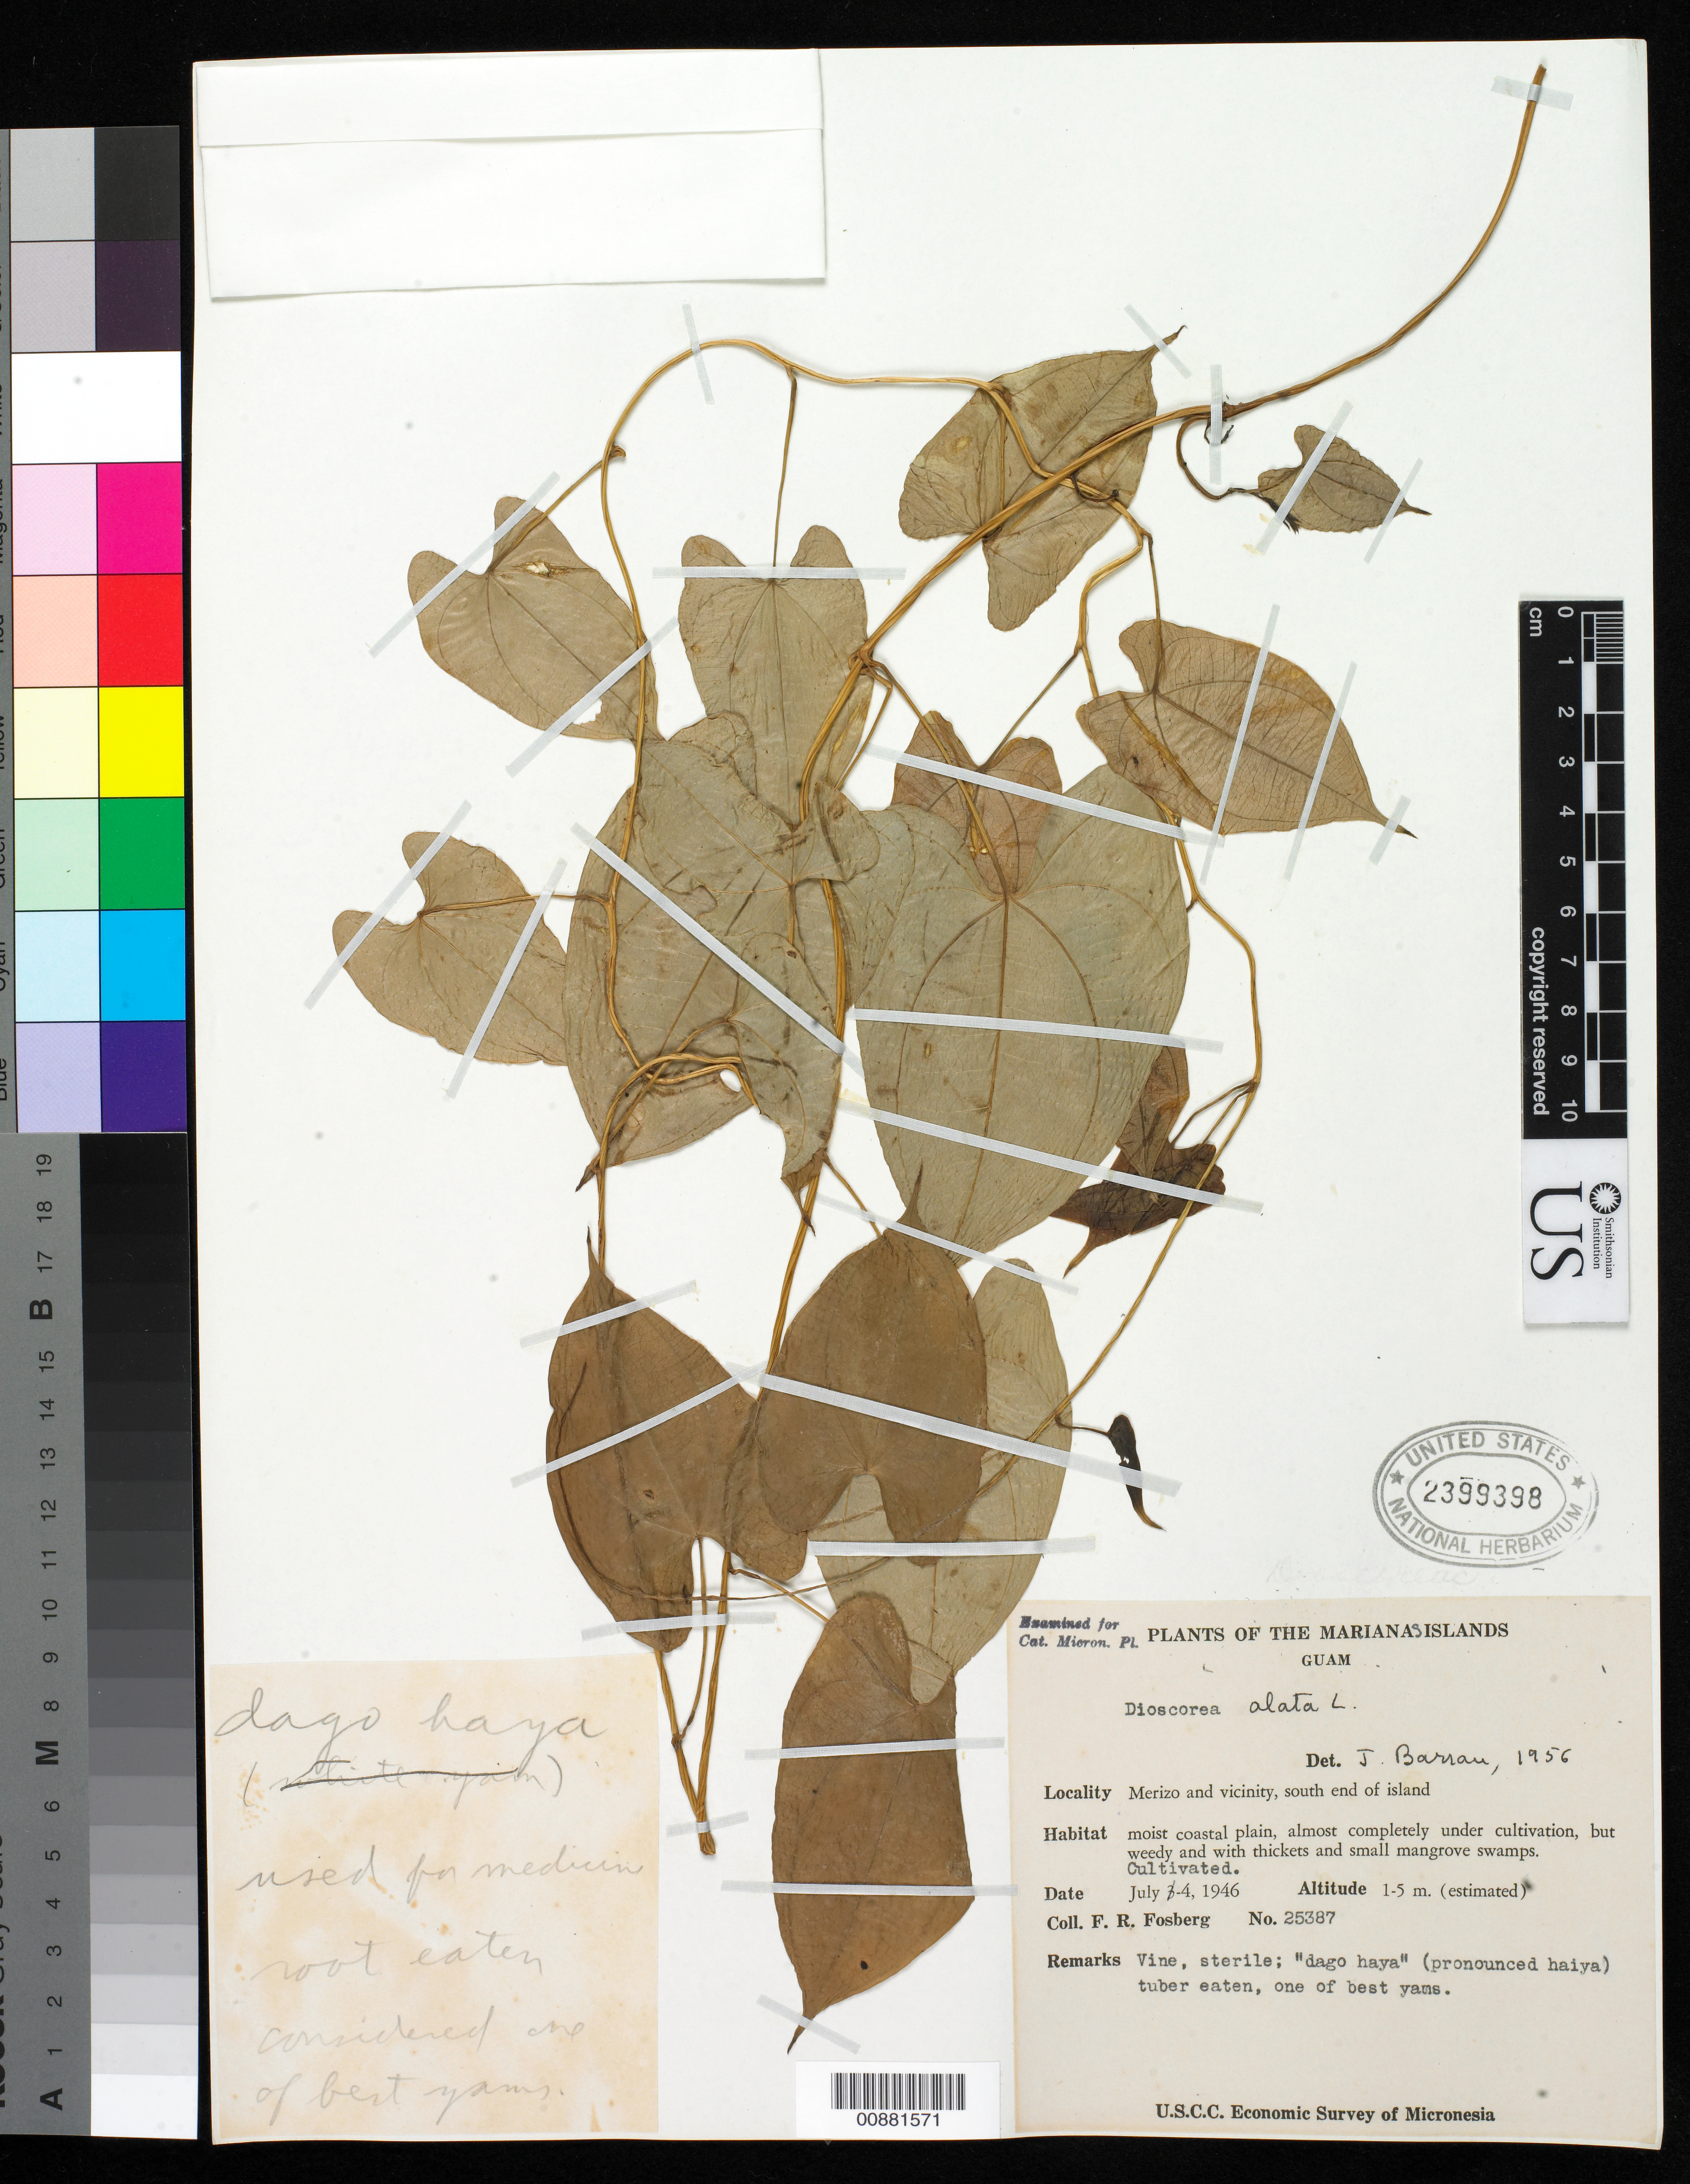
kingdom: Plantae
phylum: Tracheophyta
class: Liliopsida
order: Dioscoreales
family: Dioscoreaceae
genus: Dioscorea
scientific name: Dioscorea alata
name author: L.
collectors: F. R. Fosberg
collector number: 25387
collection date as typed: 04 Jul 1946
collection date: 1946-07-04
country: Guam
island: Guam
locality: Merizo and vicinity, S end of island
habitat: moist coastal plain, almost complettely under cultivation, but weedy and with thickets and small mangrove swamps.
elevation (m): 1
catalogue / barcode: US 2399398